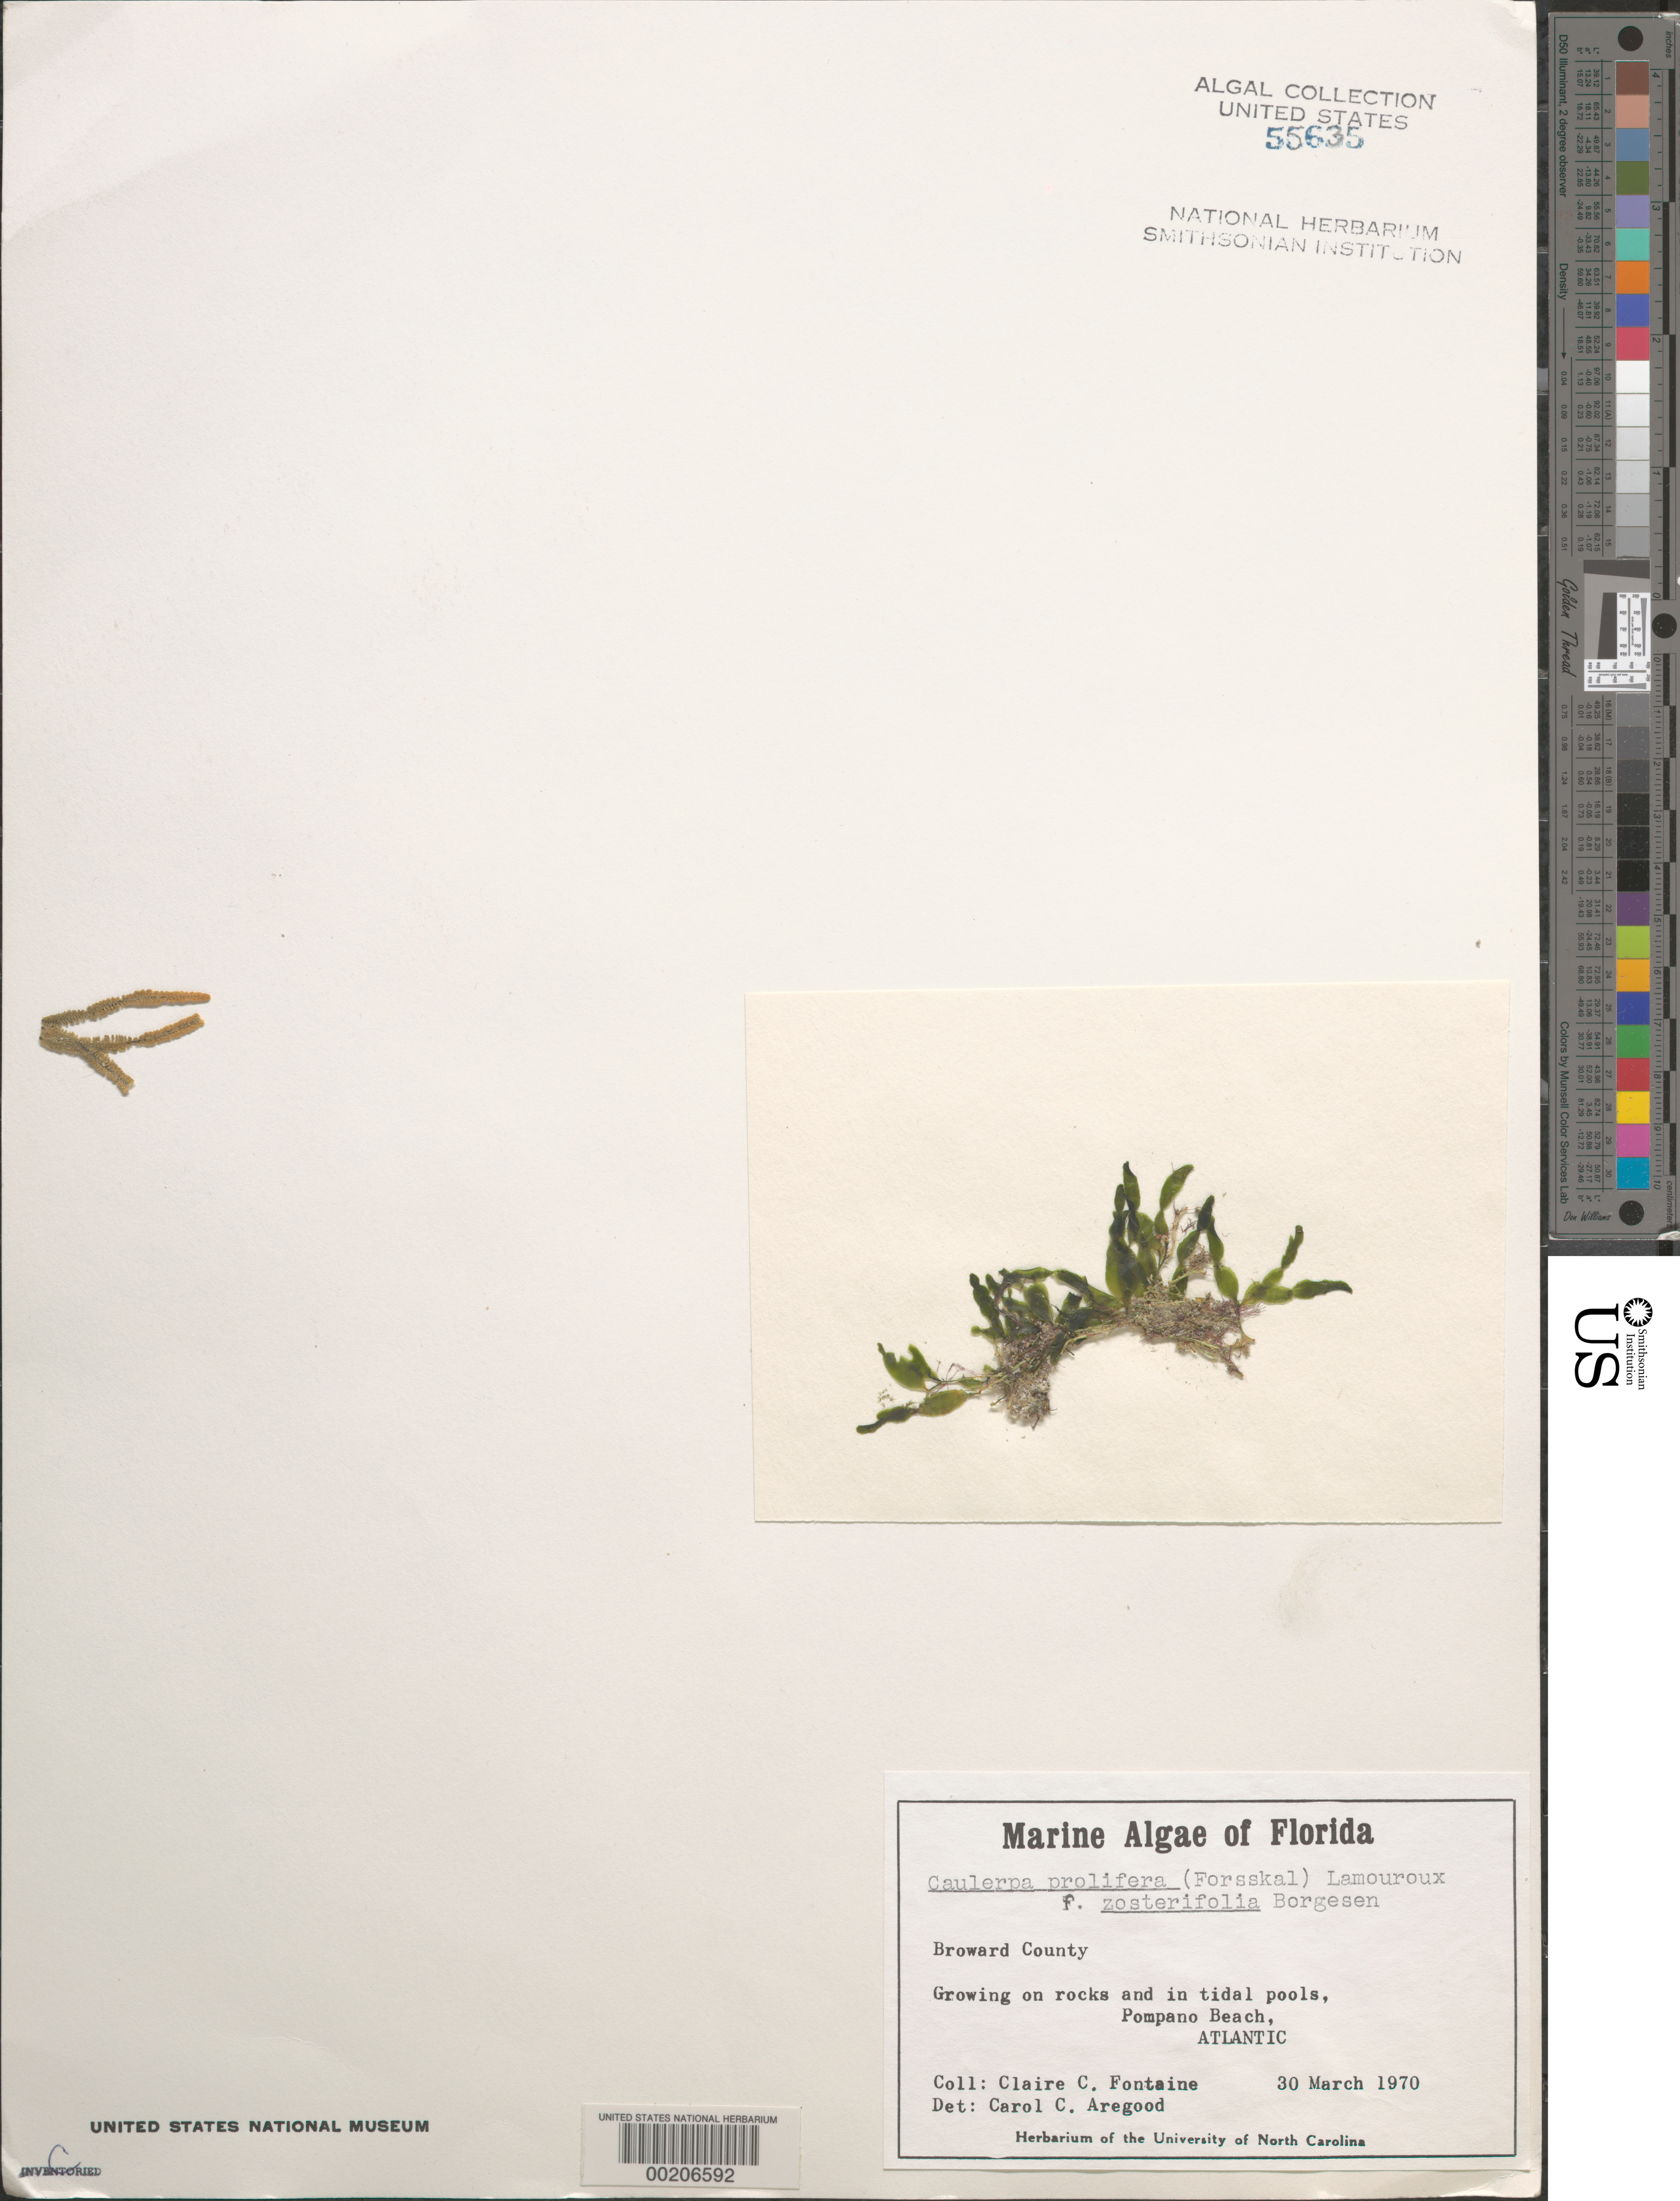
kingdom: Plantae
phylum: Chlorophyta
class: Ulvophyceae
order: Bryopsidales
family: Caulerpaceae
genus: Caulerpa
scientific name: Caulerpa prolifera f. zosterifolia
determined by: Aregood, C. C.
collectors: C. Fontaine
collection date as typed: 30 Mar 1970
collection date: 1970-03-30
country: United States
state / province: Florida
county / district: Broward County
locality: Pompano Beach, Atlantic Ocean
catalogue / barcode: US 55635